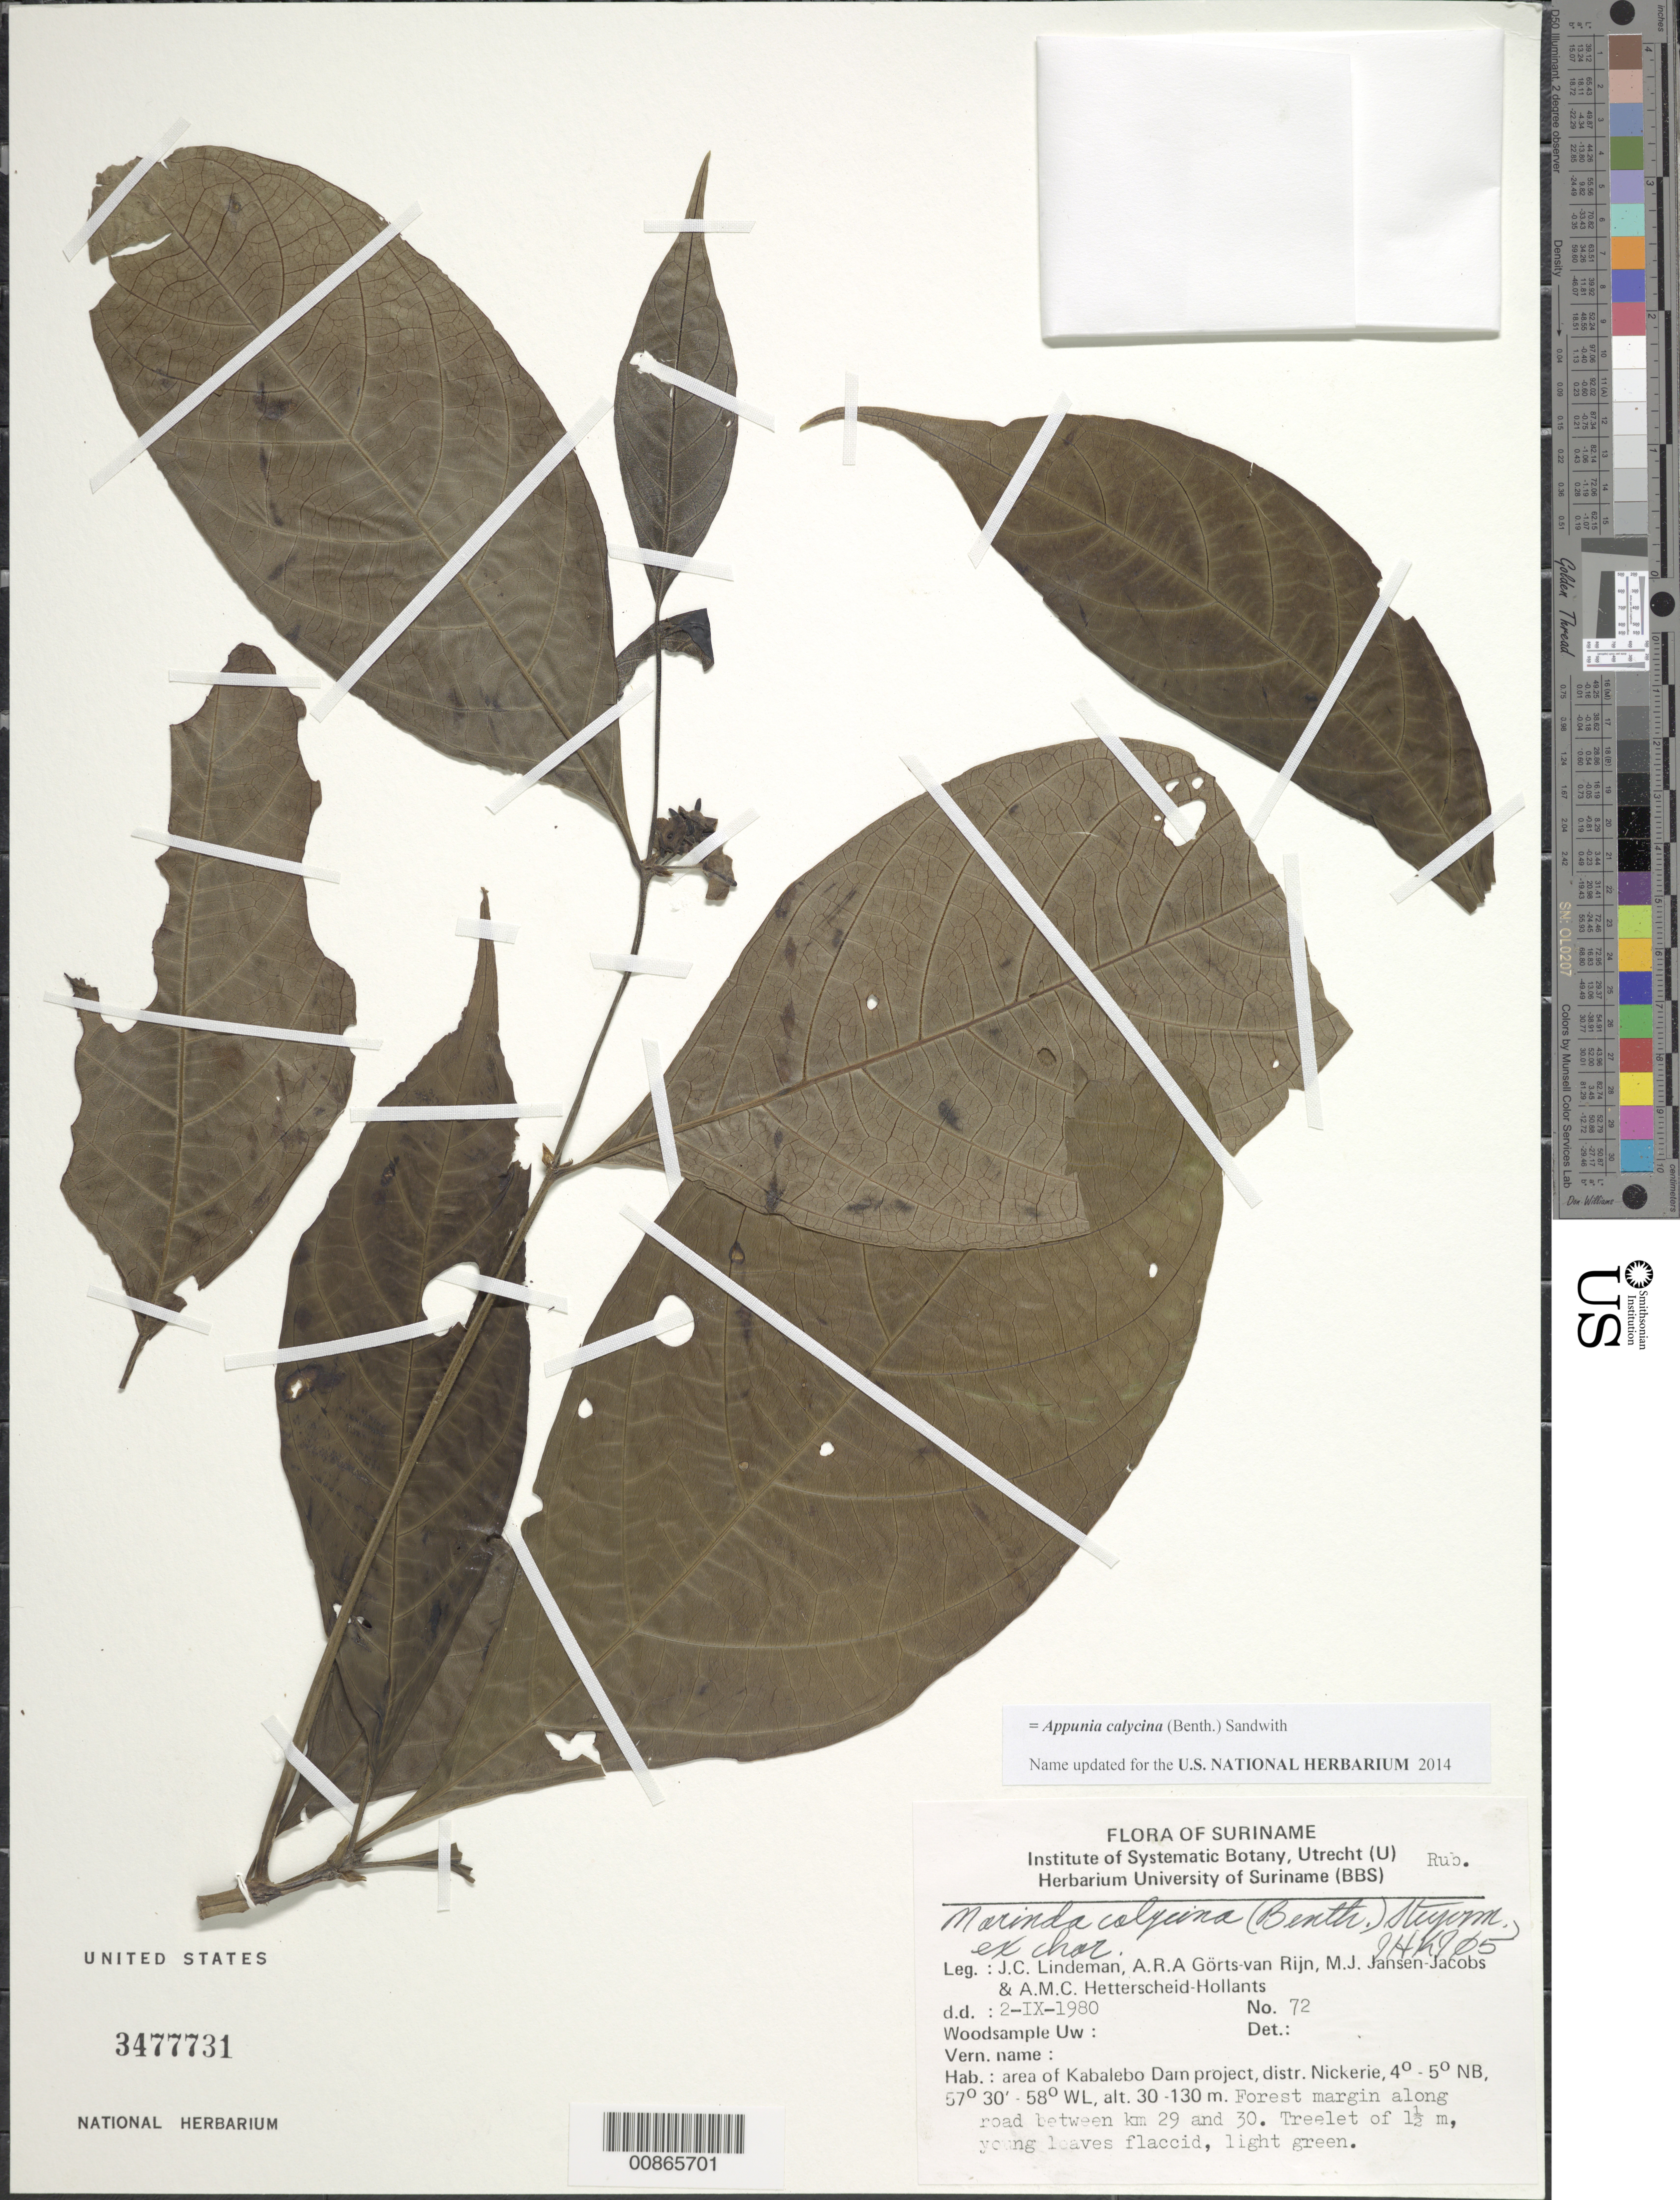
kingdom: Plantae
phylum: Tracheophyta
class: Magnoliopsida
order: Gentianales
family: Rubiaceae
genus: Appunia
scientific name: Appunia calycina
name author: (Benth.) Sandwith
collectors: J. C. Lindeman, A. .R. A. Görts-van Rijn, M. J. Jansen-Jacobs & A. Hetterscheid-Hollants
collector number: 80 72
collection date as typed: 2-Sep-80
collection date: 1980-09-02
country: Suriname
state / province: Nickerie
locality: Kabalebo Dam project area, between km 29-30; Nickerie Dist.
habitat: Forest margin along road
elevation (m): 30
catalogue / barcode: US 3477731